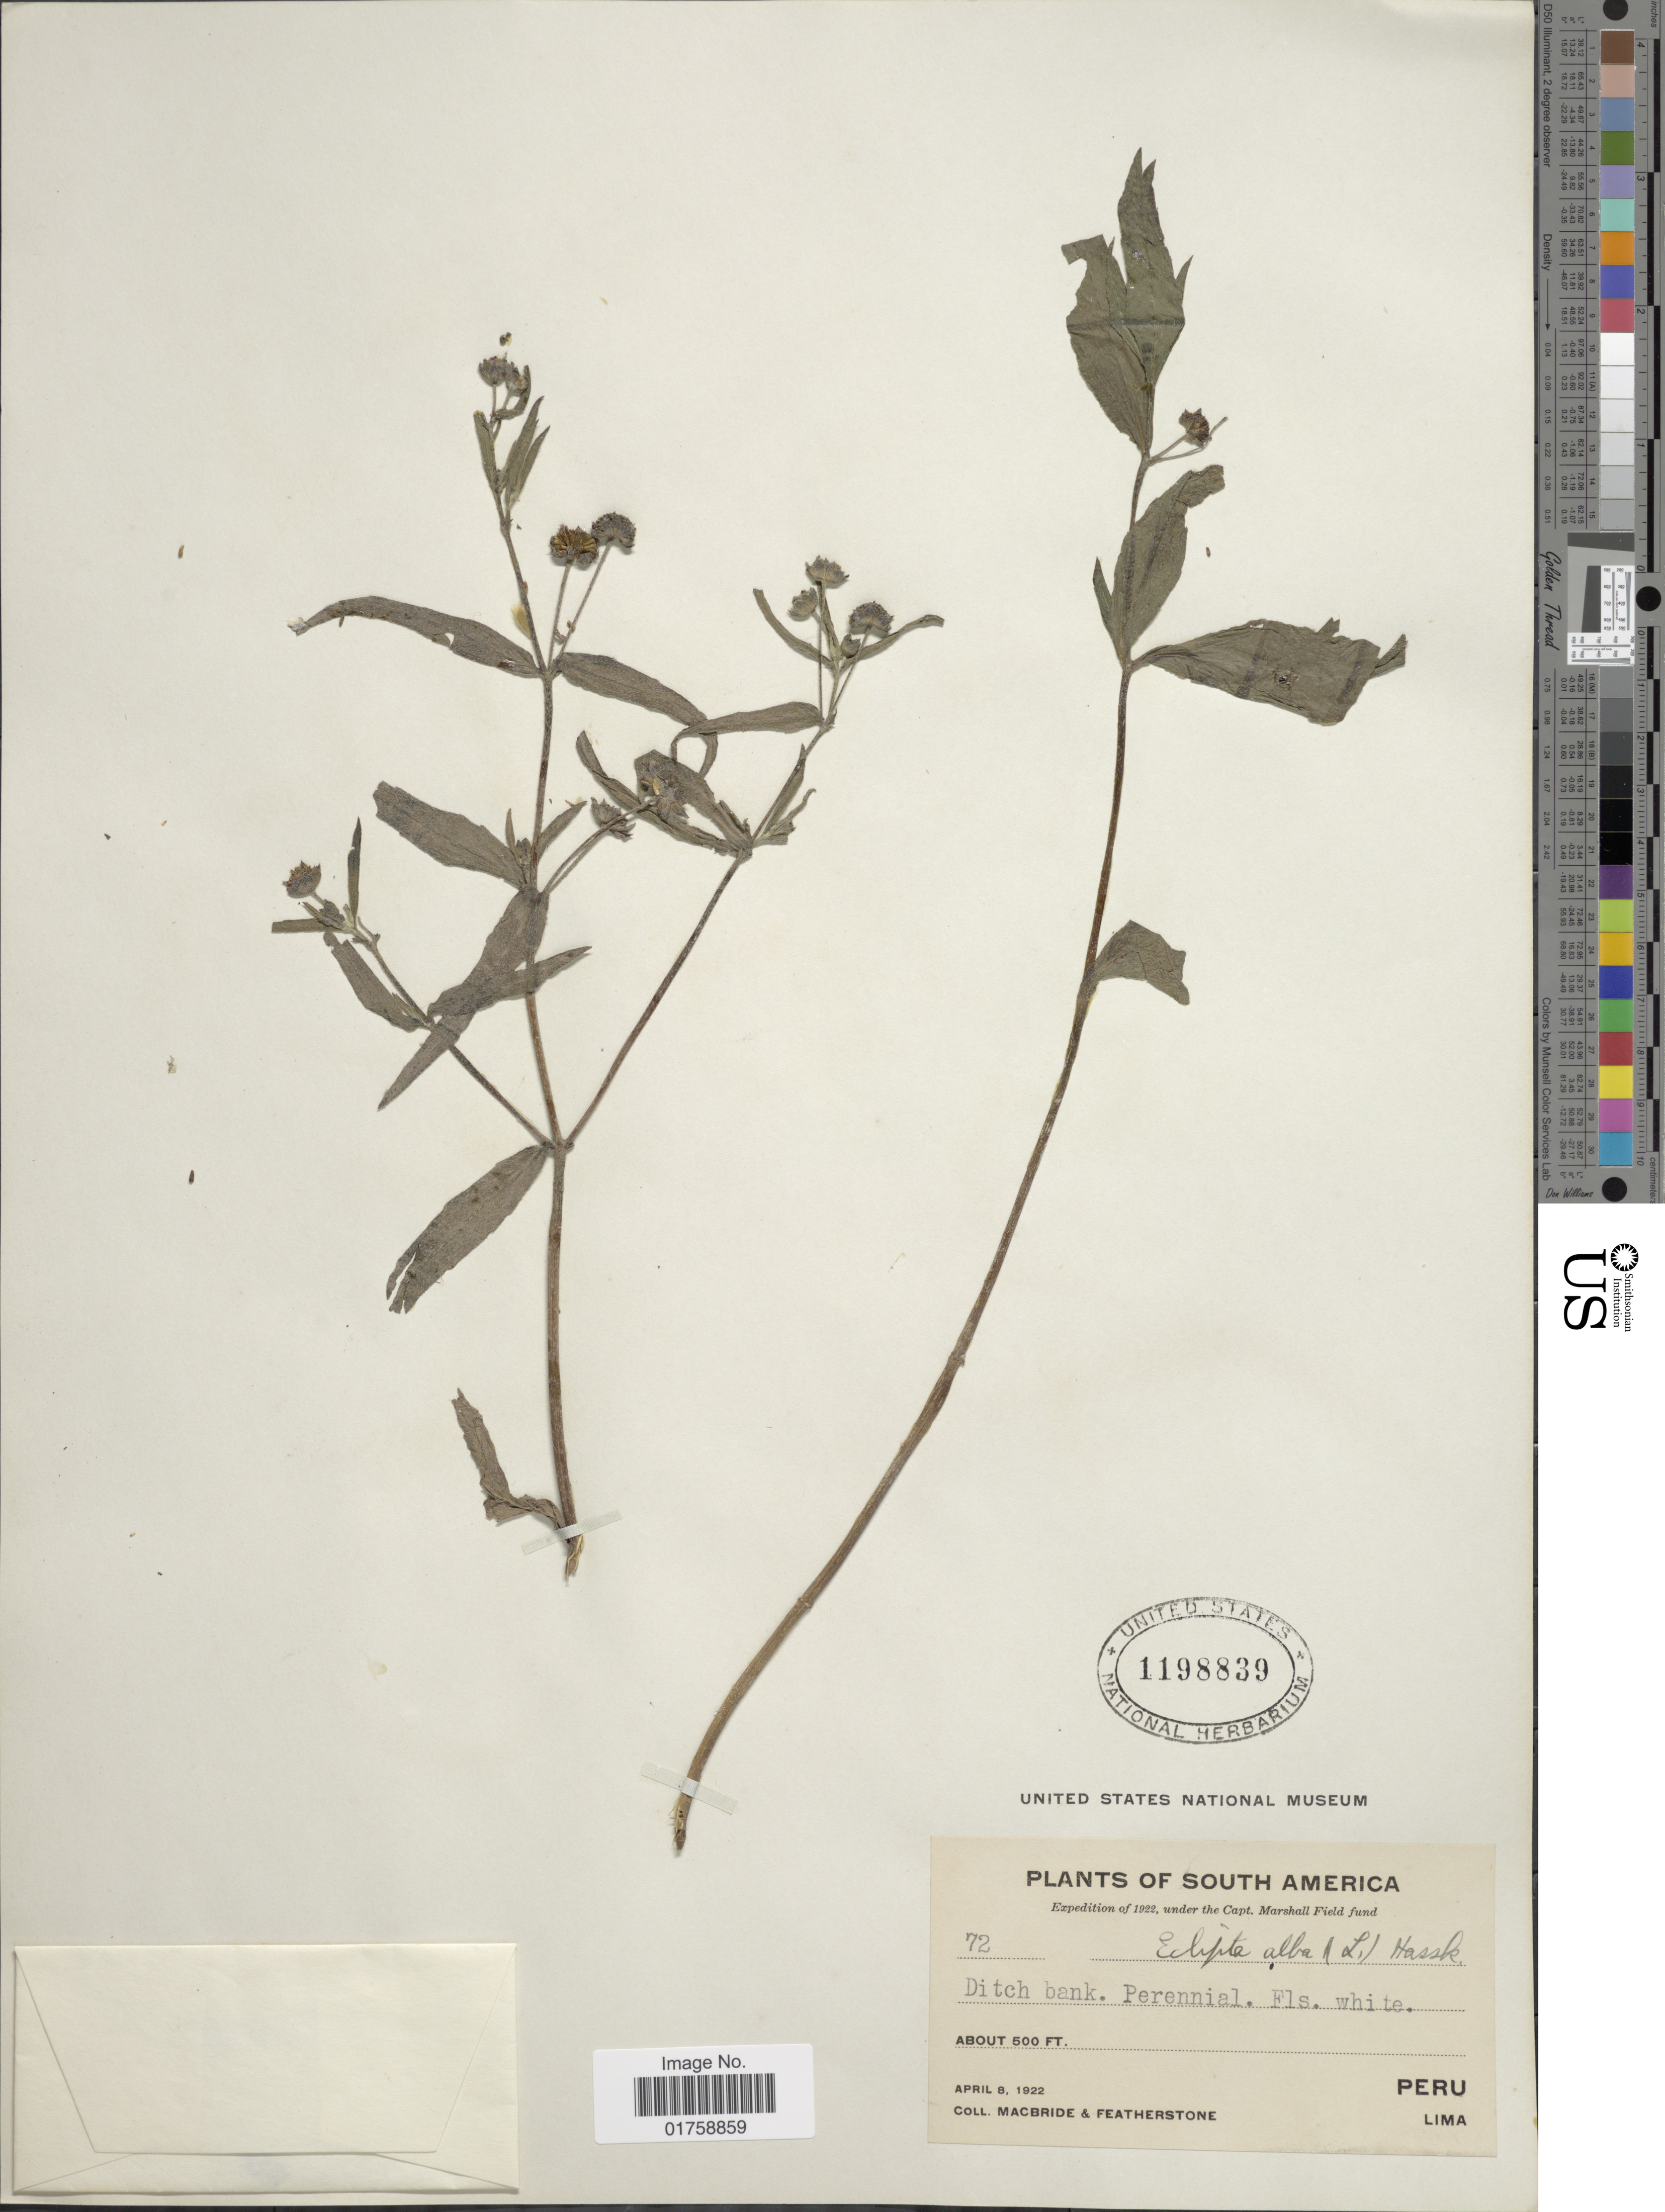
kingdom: Plantae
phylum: Tracheophyta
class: Magnoliopsida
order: Asterales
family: Asteraceae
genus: Eclipta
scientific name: Eclipta alba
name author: (L.) Hassk.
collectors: Macbride, -- & -. Featherstone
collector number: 72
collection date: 1922-04-08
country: Peru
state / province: Lima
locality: Peru. Lima. Ditch bank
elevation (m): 152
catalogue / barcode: US 1198839